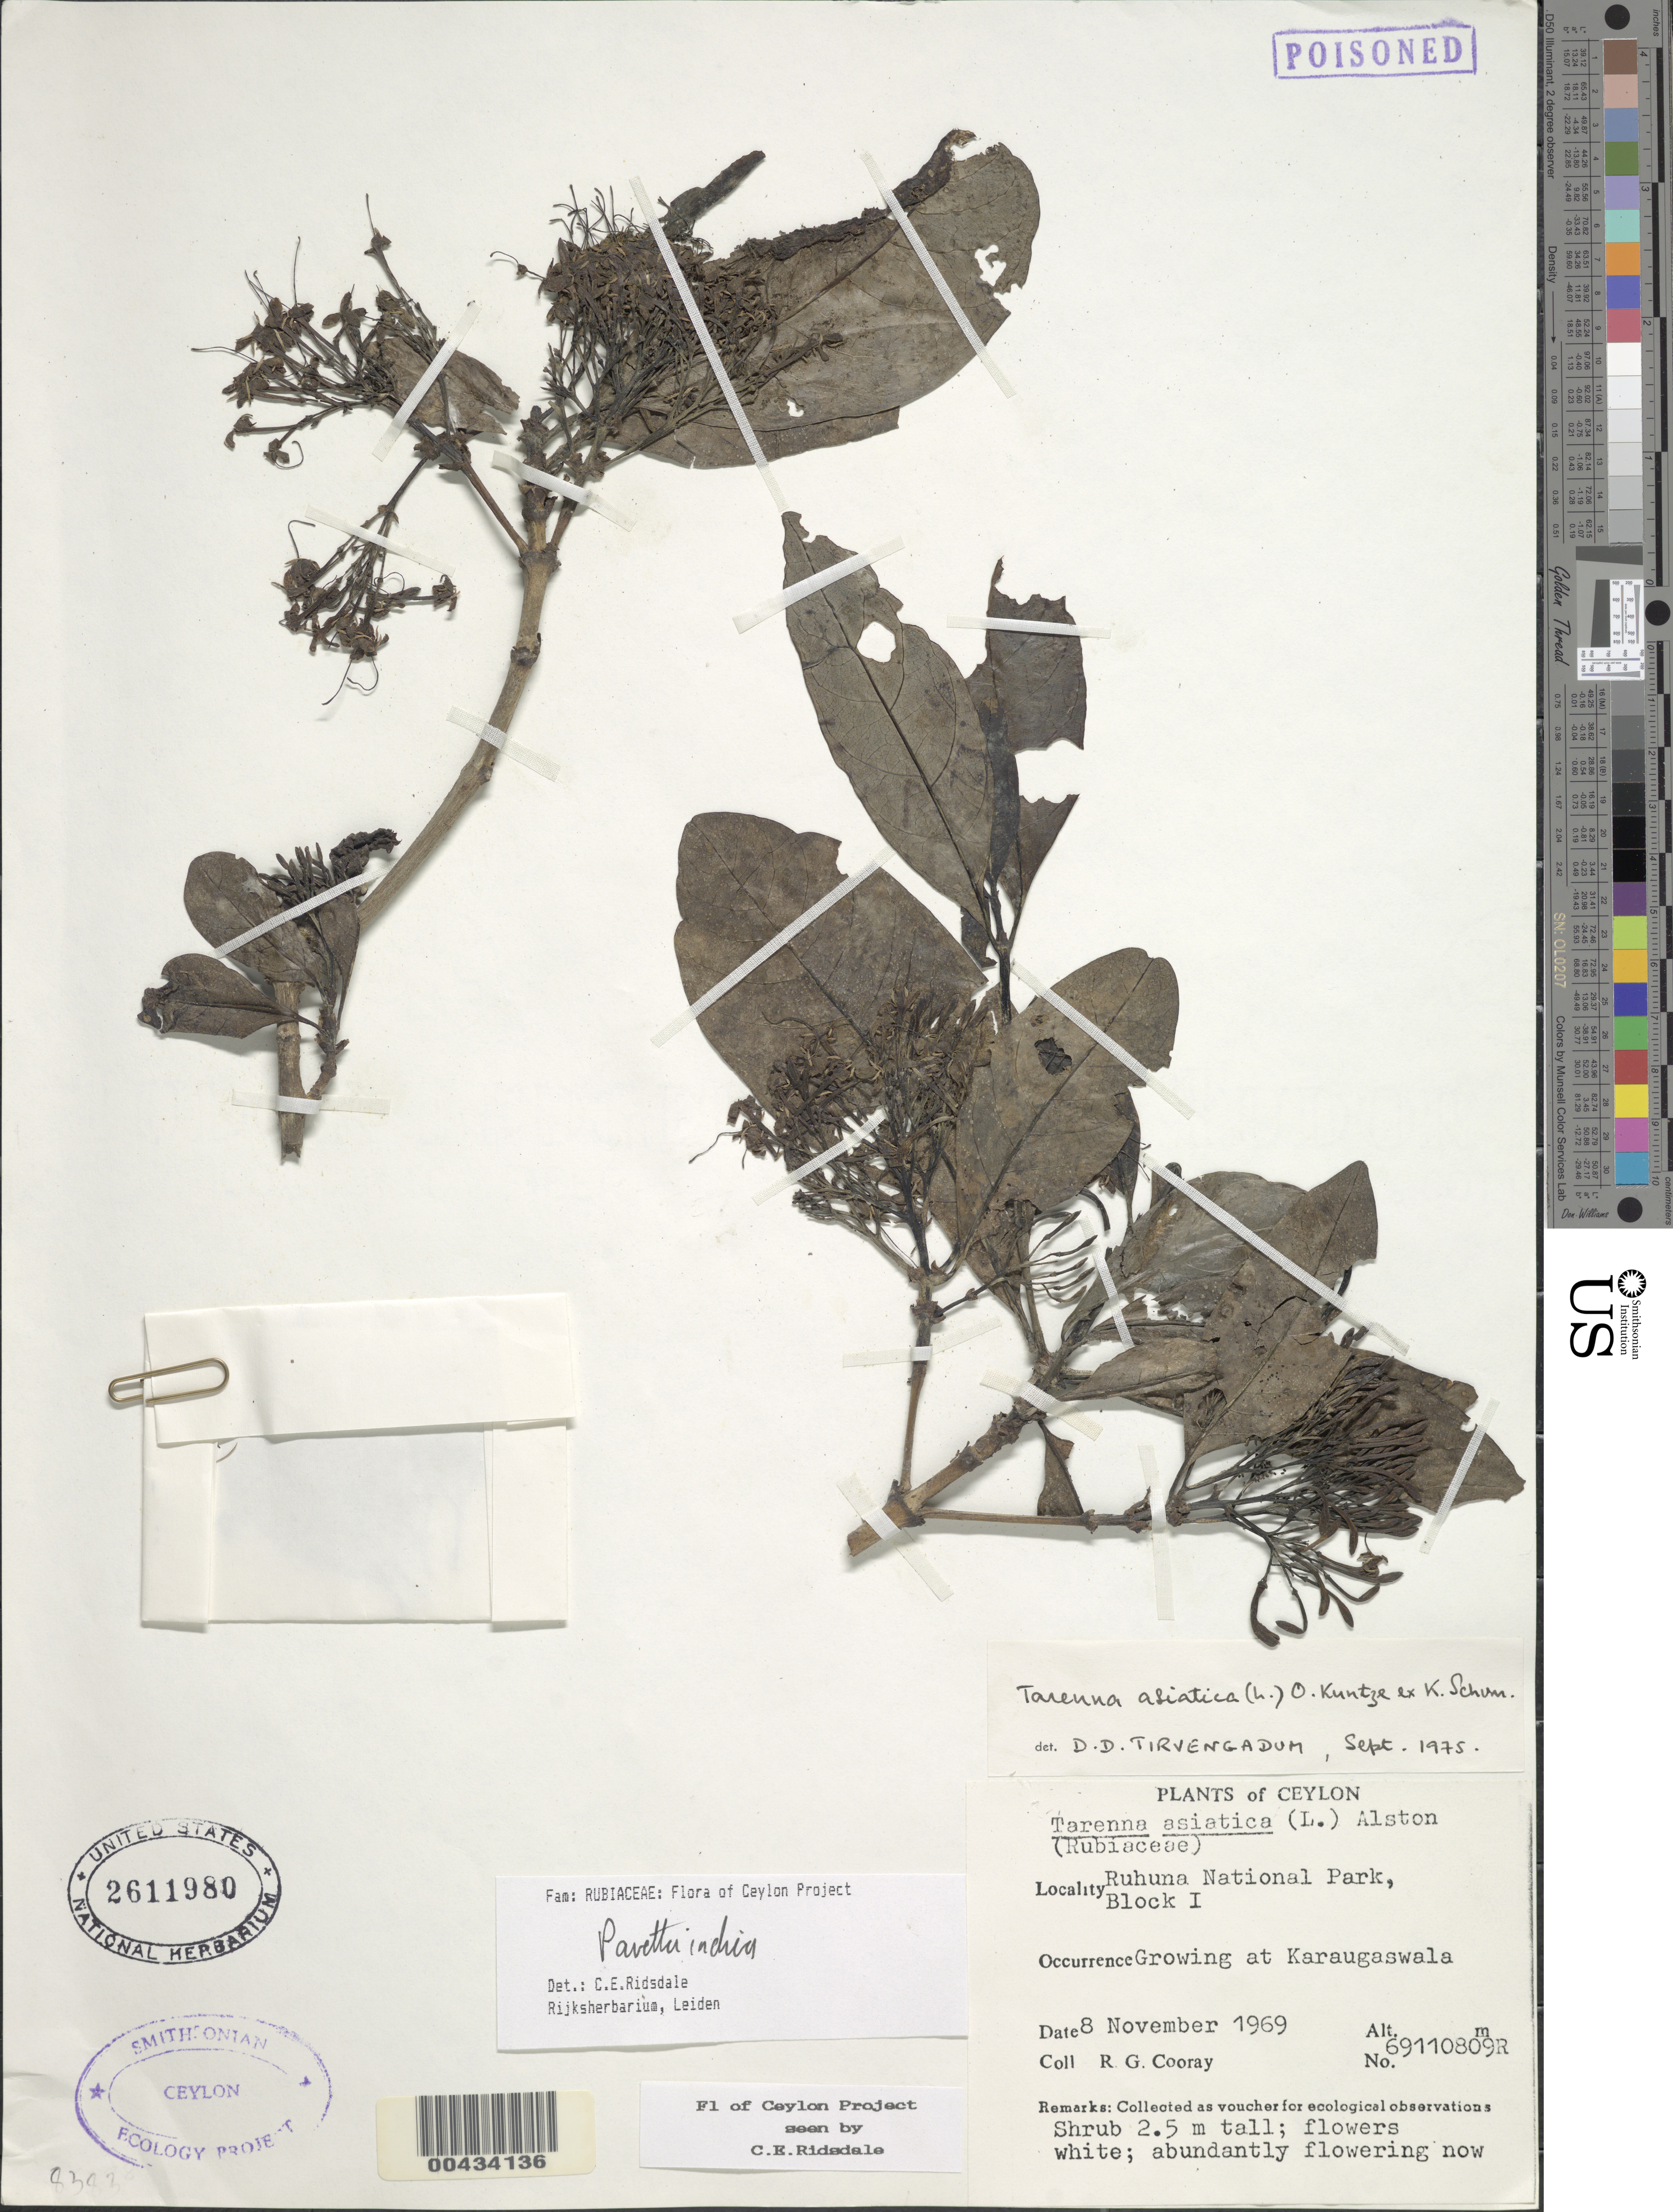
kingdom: Plantae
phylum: Tracheophyta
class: Magnoliopsida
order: Gentianales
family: Rubiaceae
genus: Pavetta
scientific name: Pavetta indica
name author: L.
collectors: R. Cooray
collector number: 69110809R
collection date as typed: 08 Nov 1969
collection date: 1969-11-08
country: Sri Lanka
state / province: Southern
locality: Ruhuna Natl Park, Block I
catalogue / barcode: US 2611980